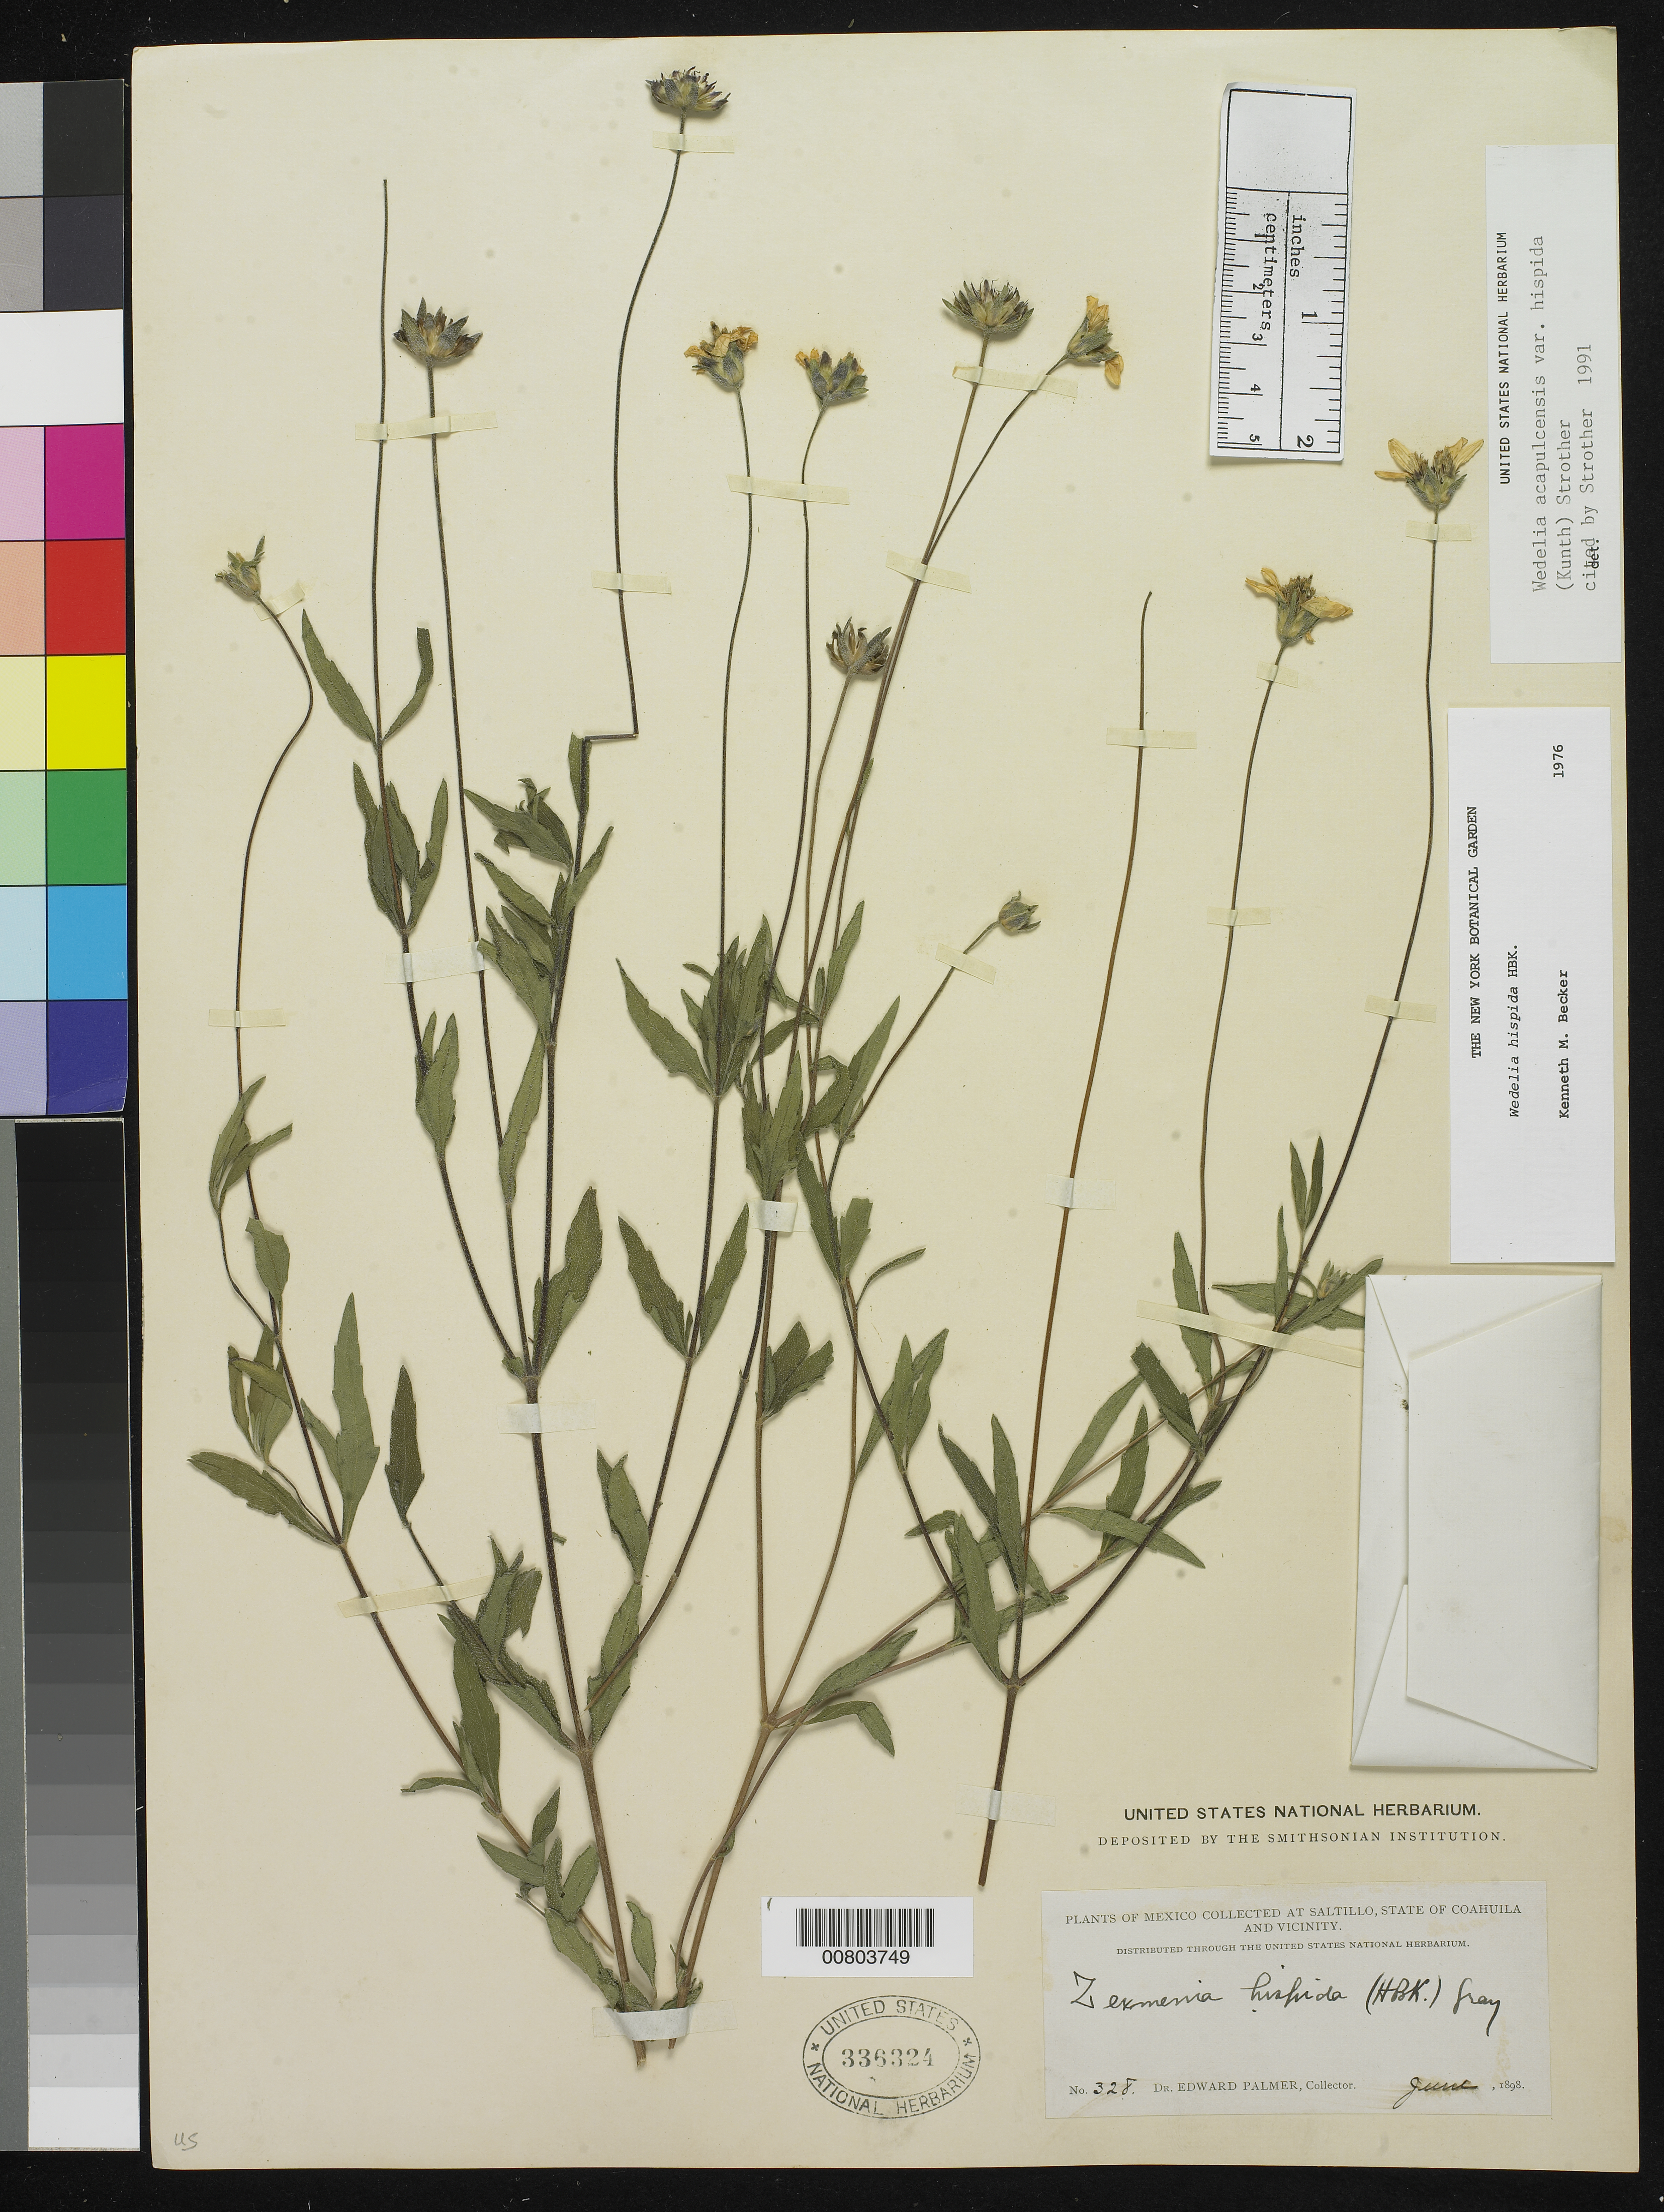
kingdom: Plantae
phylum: Tracheophyta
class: Magnoliopsida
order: Asterales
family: Asteraceae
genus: Wedelia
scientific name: Wedelia acapulcensis var. hispida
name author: (Kunth) Strother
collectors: E. Palmer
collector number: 328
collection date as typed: Jun 1898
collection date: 1898-06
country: Mexico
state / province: Coahuila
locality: Saltillo, Coahuila and vicinity.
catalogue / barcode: US 336324